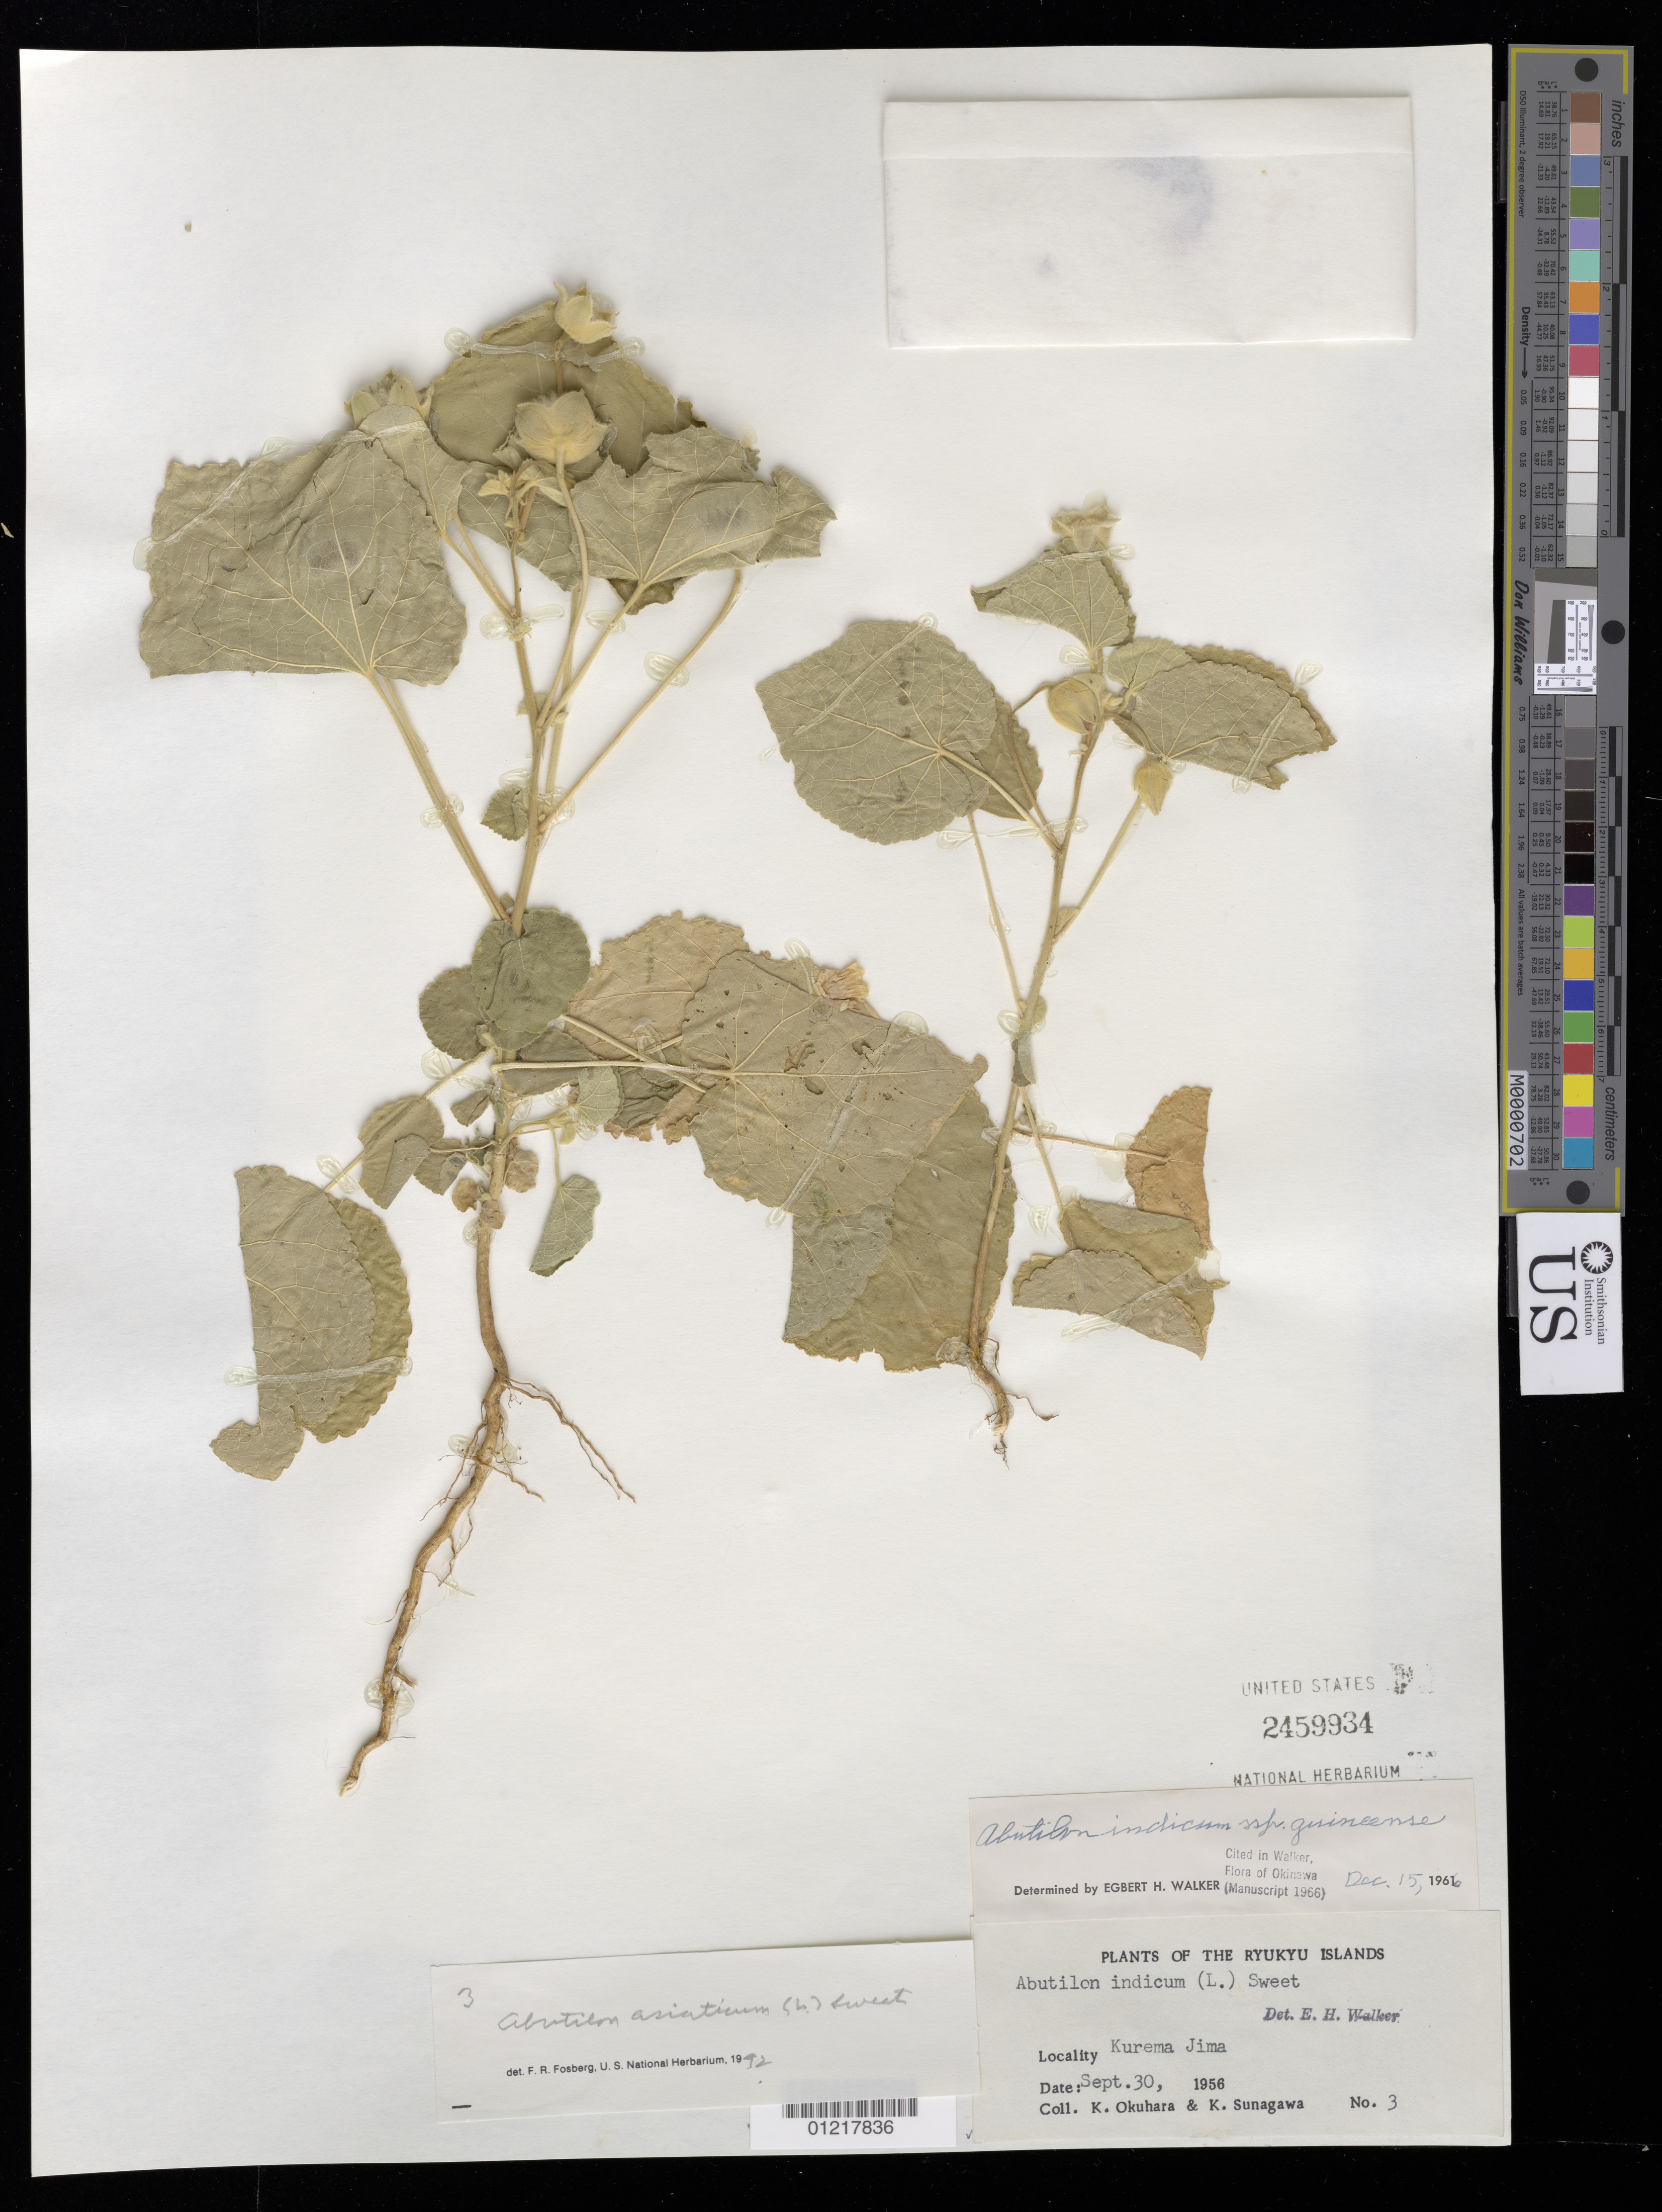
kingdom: Plantae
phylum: Tracheophyta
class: Magnoliopsida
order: Malvales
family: Malvaceae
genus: Abutilon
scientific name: Abutilon asiaticum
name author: (L.) Sweet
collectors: K. Okuhara & K. Sunagawa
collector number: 3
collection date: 1956-09-30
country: Japan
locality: Kurema Jima. Ryukyu Islands.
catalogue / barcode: US 2459934